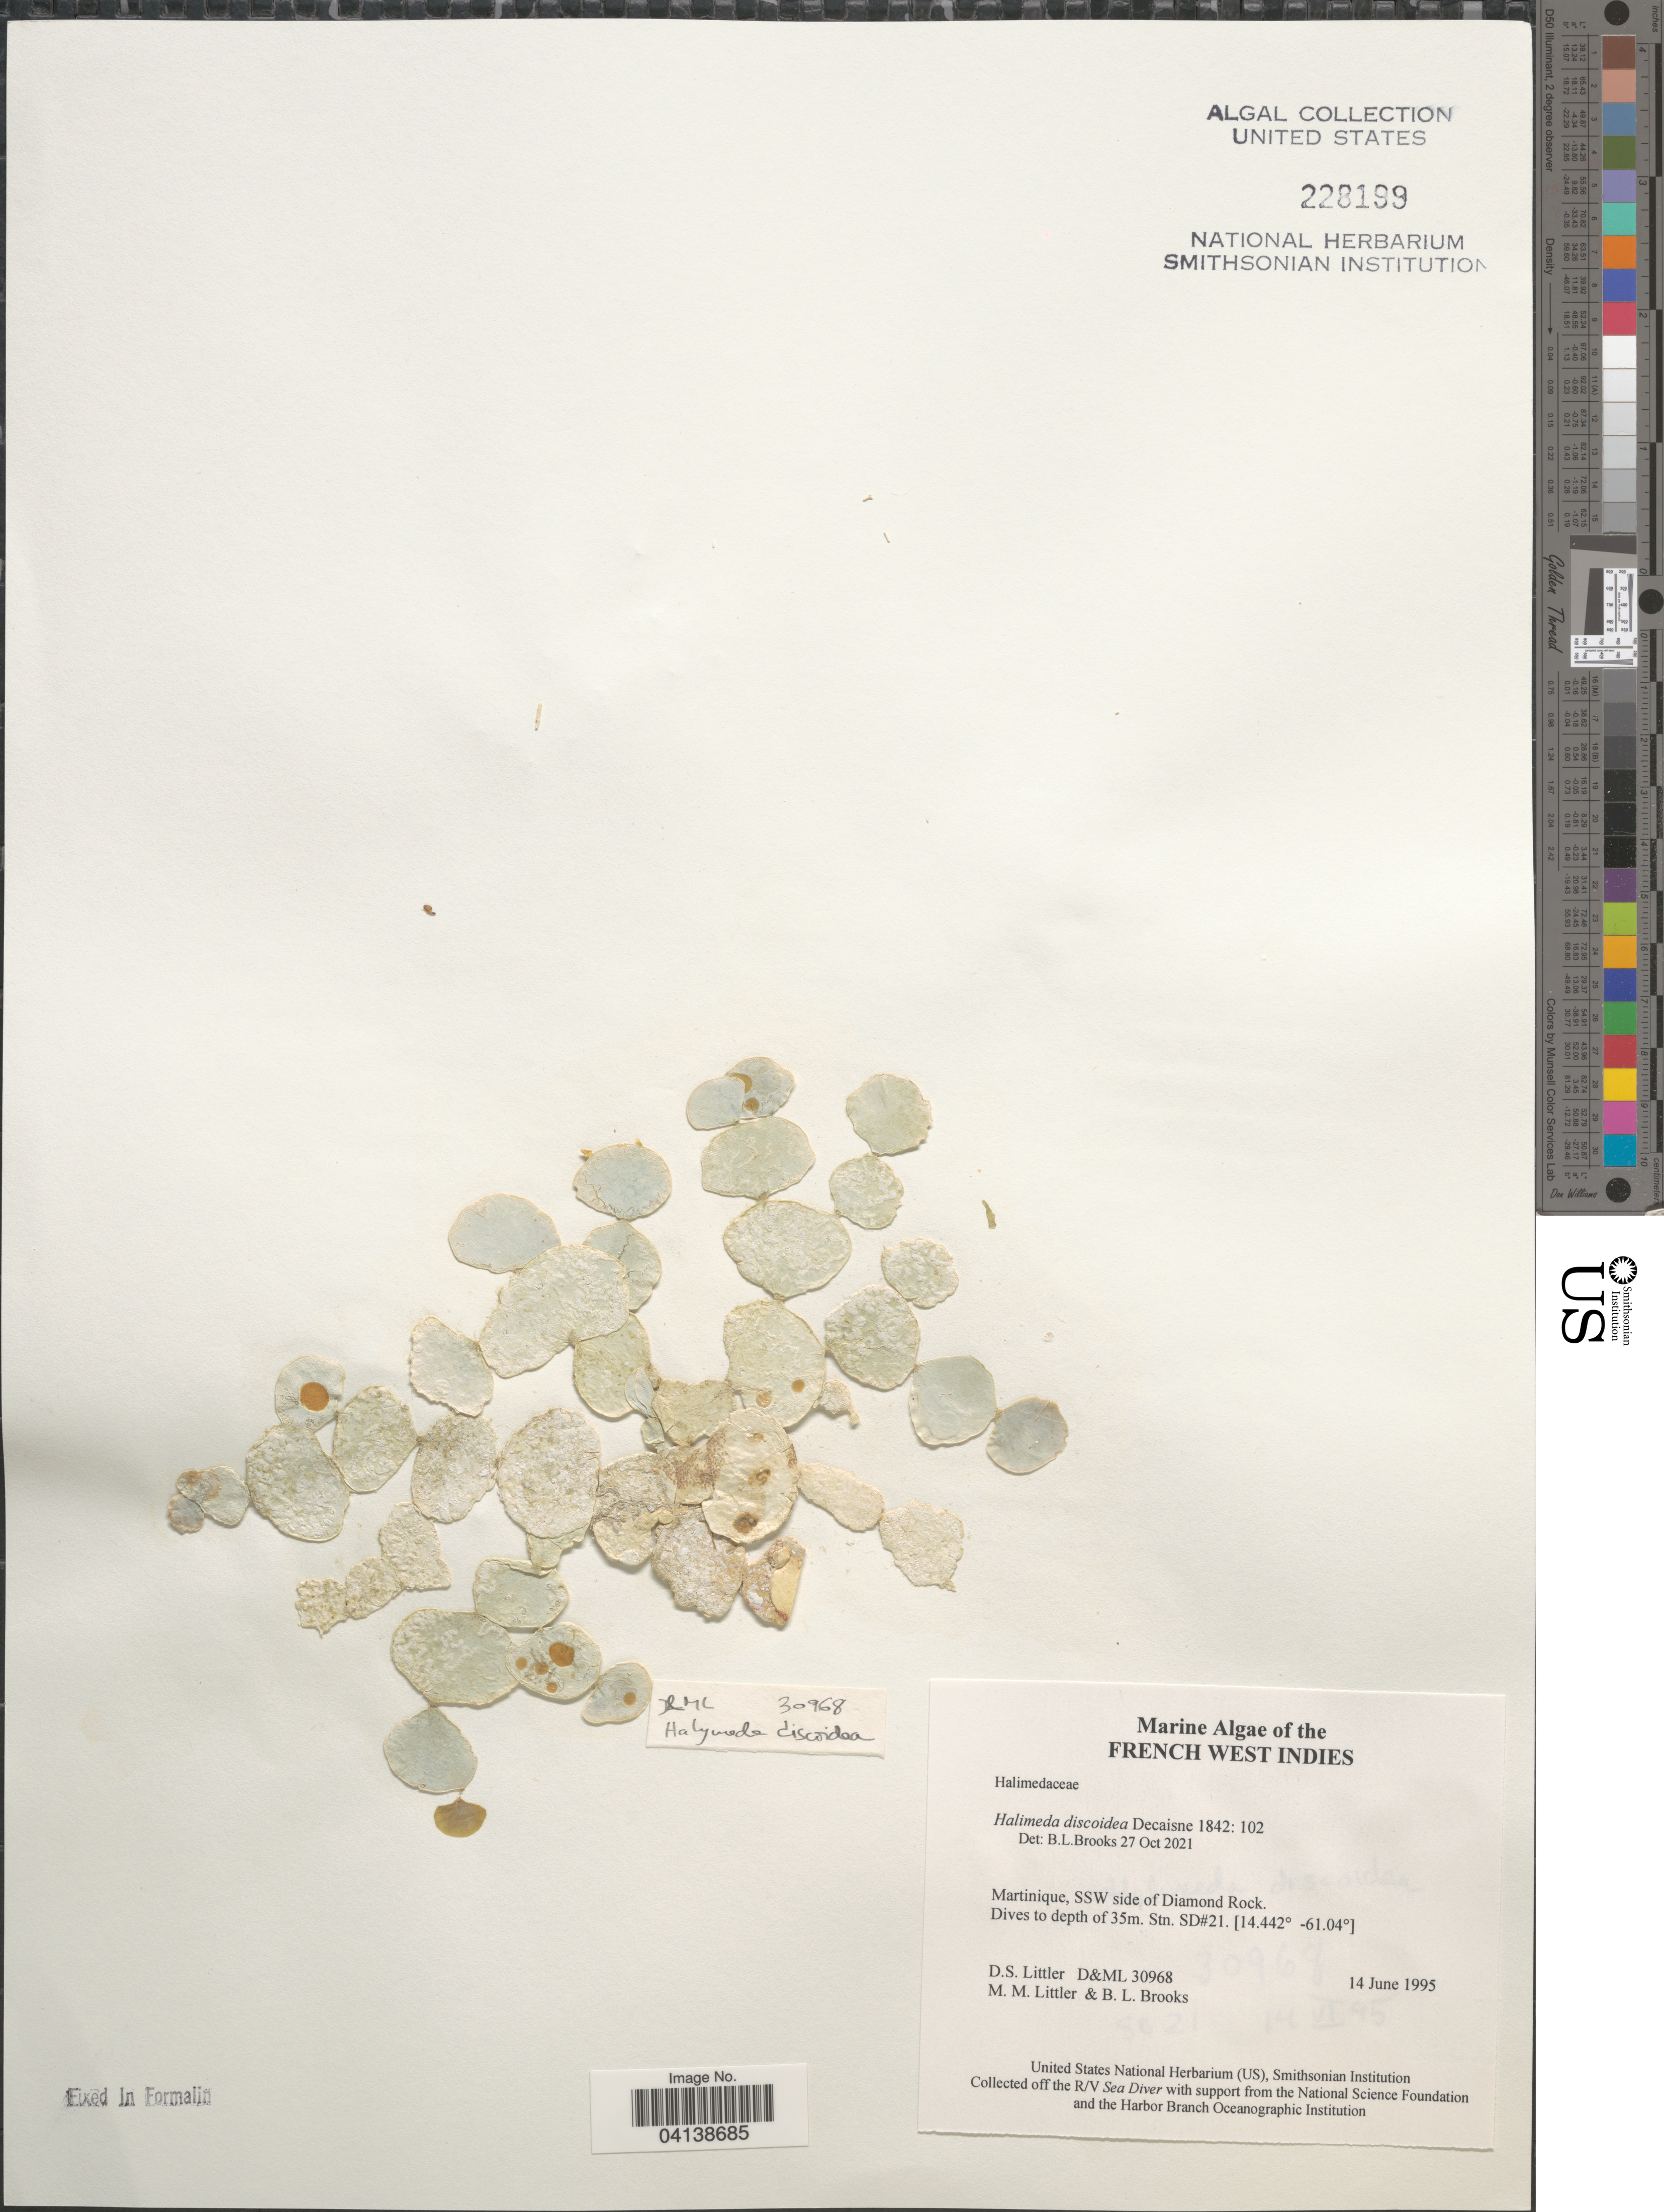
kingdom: Plantae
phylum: Chlorophyta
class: Ulvophyceae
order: Bryopsidales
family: Halimedaceae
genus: Halimeda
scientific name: Halimeda discoidea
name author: Decne.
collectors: D. S. Littler & B. Brooks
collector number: D&ML30968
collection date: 1995-06-14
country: Martinique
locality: French West Indies. SSW side of Diamond Rock. Stn. SD#21.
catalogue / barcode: US 228199